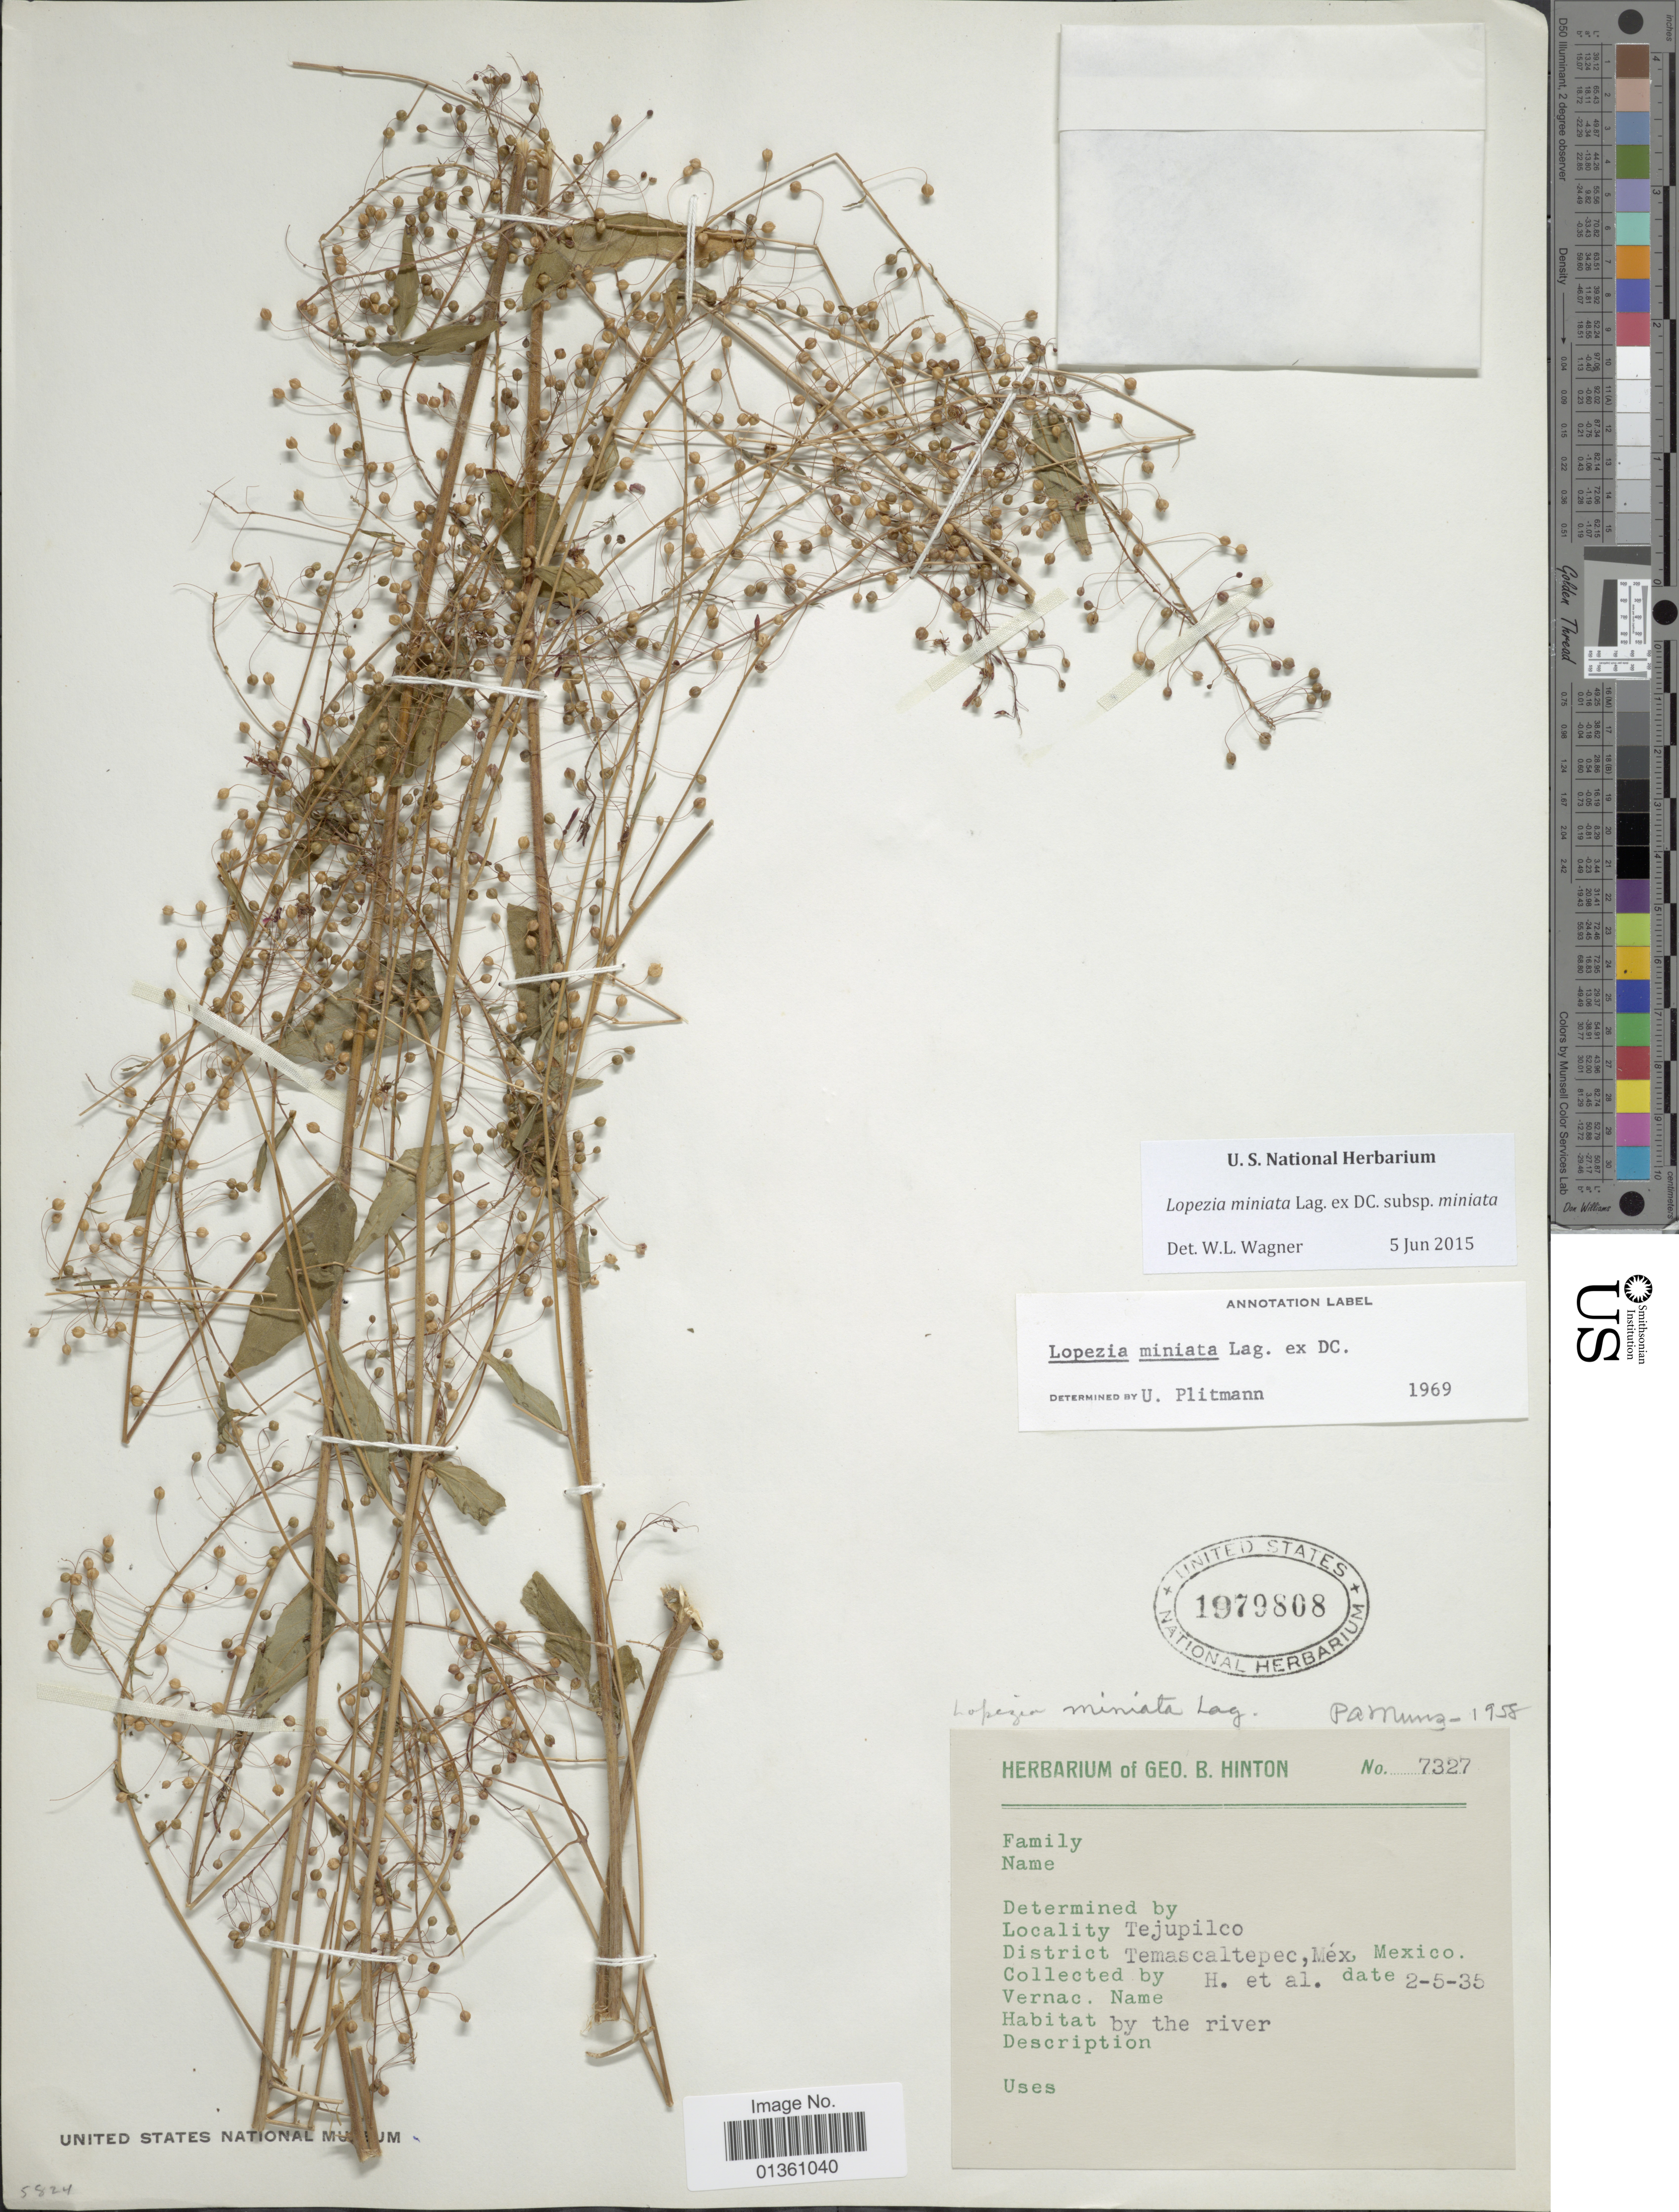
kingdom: Plantae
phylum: Tracheophyta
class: Magnoliopsida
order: Myrtales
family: Onagraceae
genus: Lopezia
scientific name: Lopezia miniata subsp. miniata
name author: Lag. ex DC.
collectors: G. B. Hinton & et al.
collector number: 7327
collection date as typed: Transcribed d/m/y: 5/2/35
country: Mexico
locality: Tejupilco. District Temascaltepec, Méx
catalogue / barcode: US 1979808